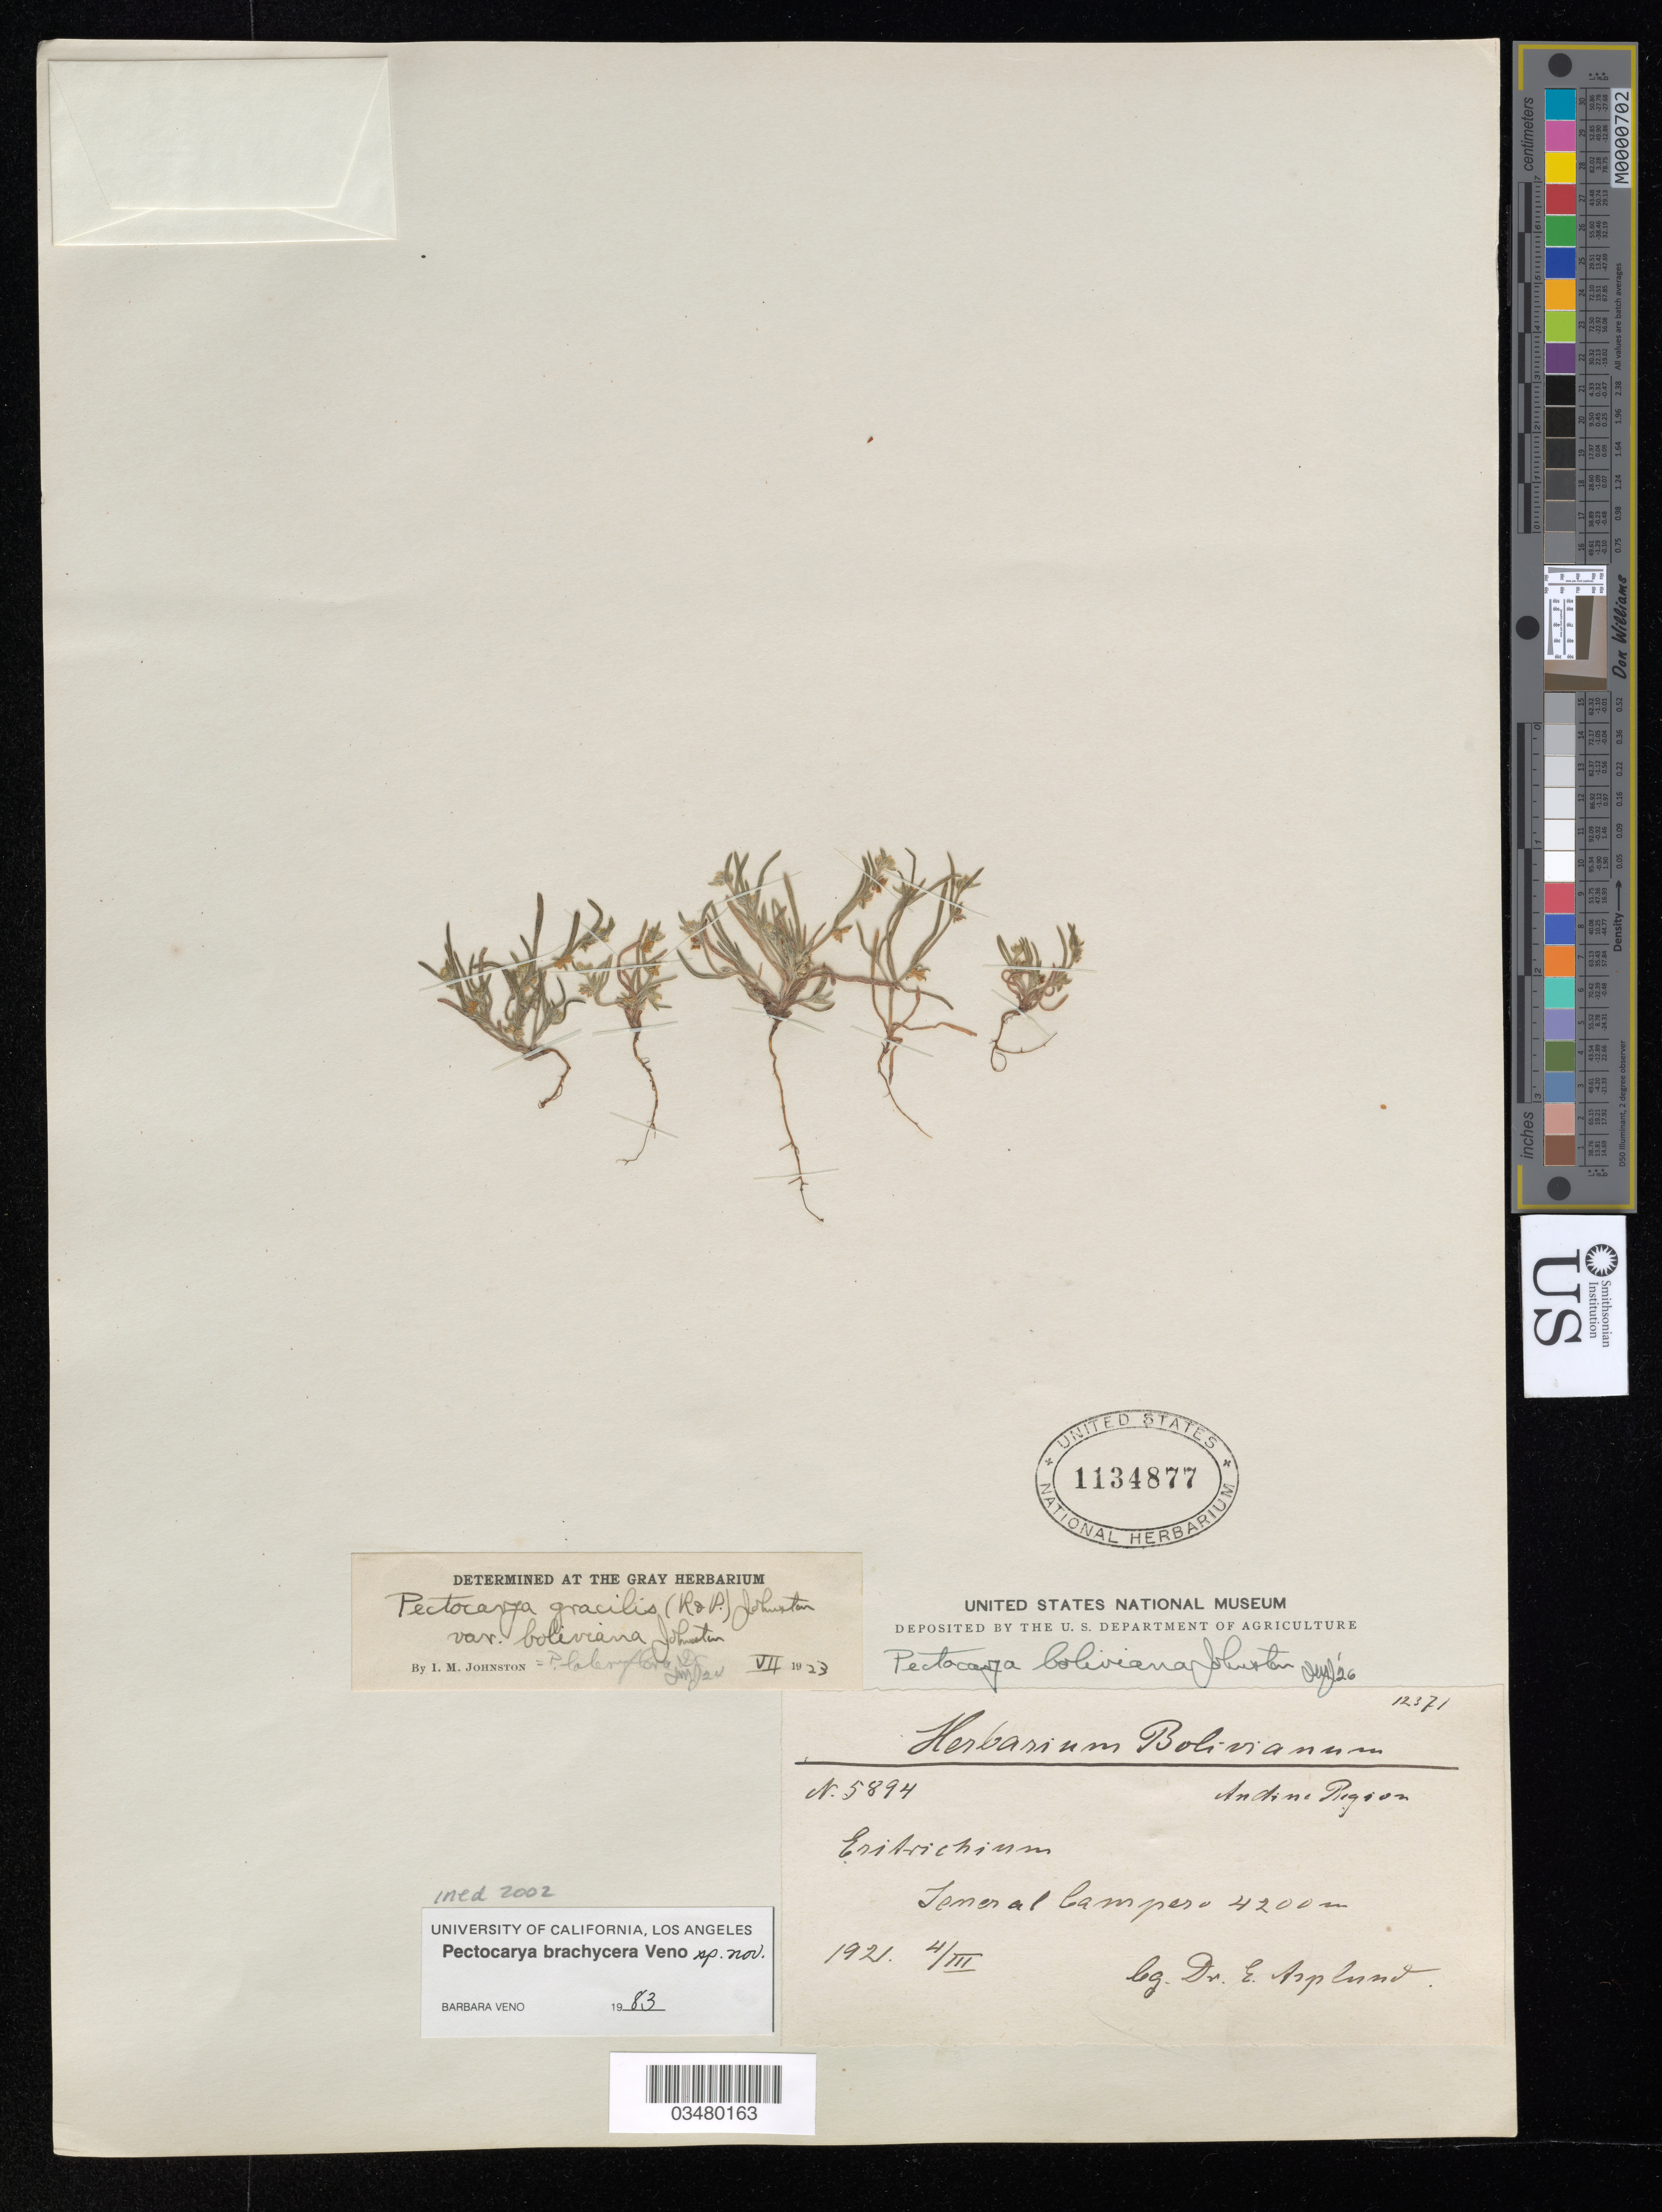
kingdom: Plantae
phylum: Tracheophyta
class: Magnoliopsida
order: Boraginales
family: Boraginaceae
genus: Pectocarya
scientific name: Pectocarya boliviana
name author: (I. M. Johnst.) I. M. Johnst.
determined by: Johnston, I. M.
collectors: E. Asplund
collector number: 5894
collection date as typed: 22 Mar 1921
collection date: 1921-03-22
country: Bolivia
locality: Teneral Campero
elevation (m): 4200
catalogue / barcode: US 1134877